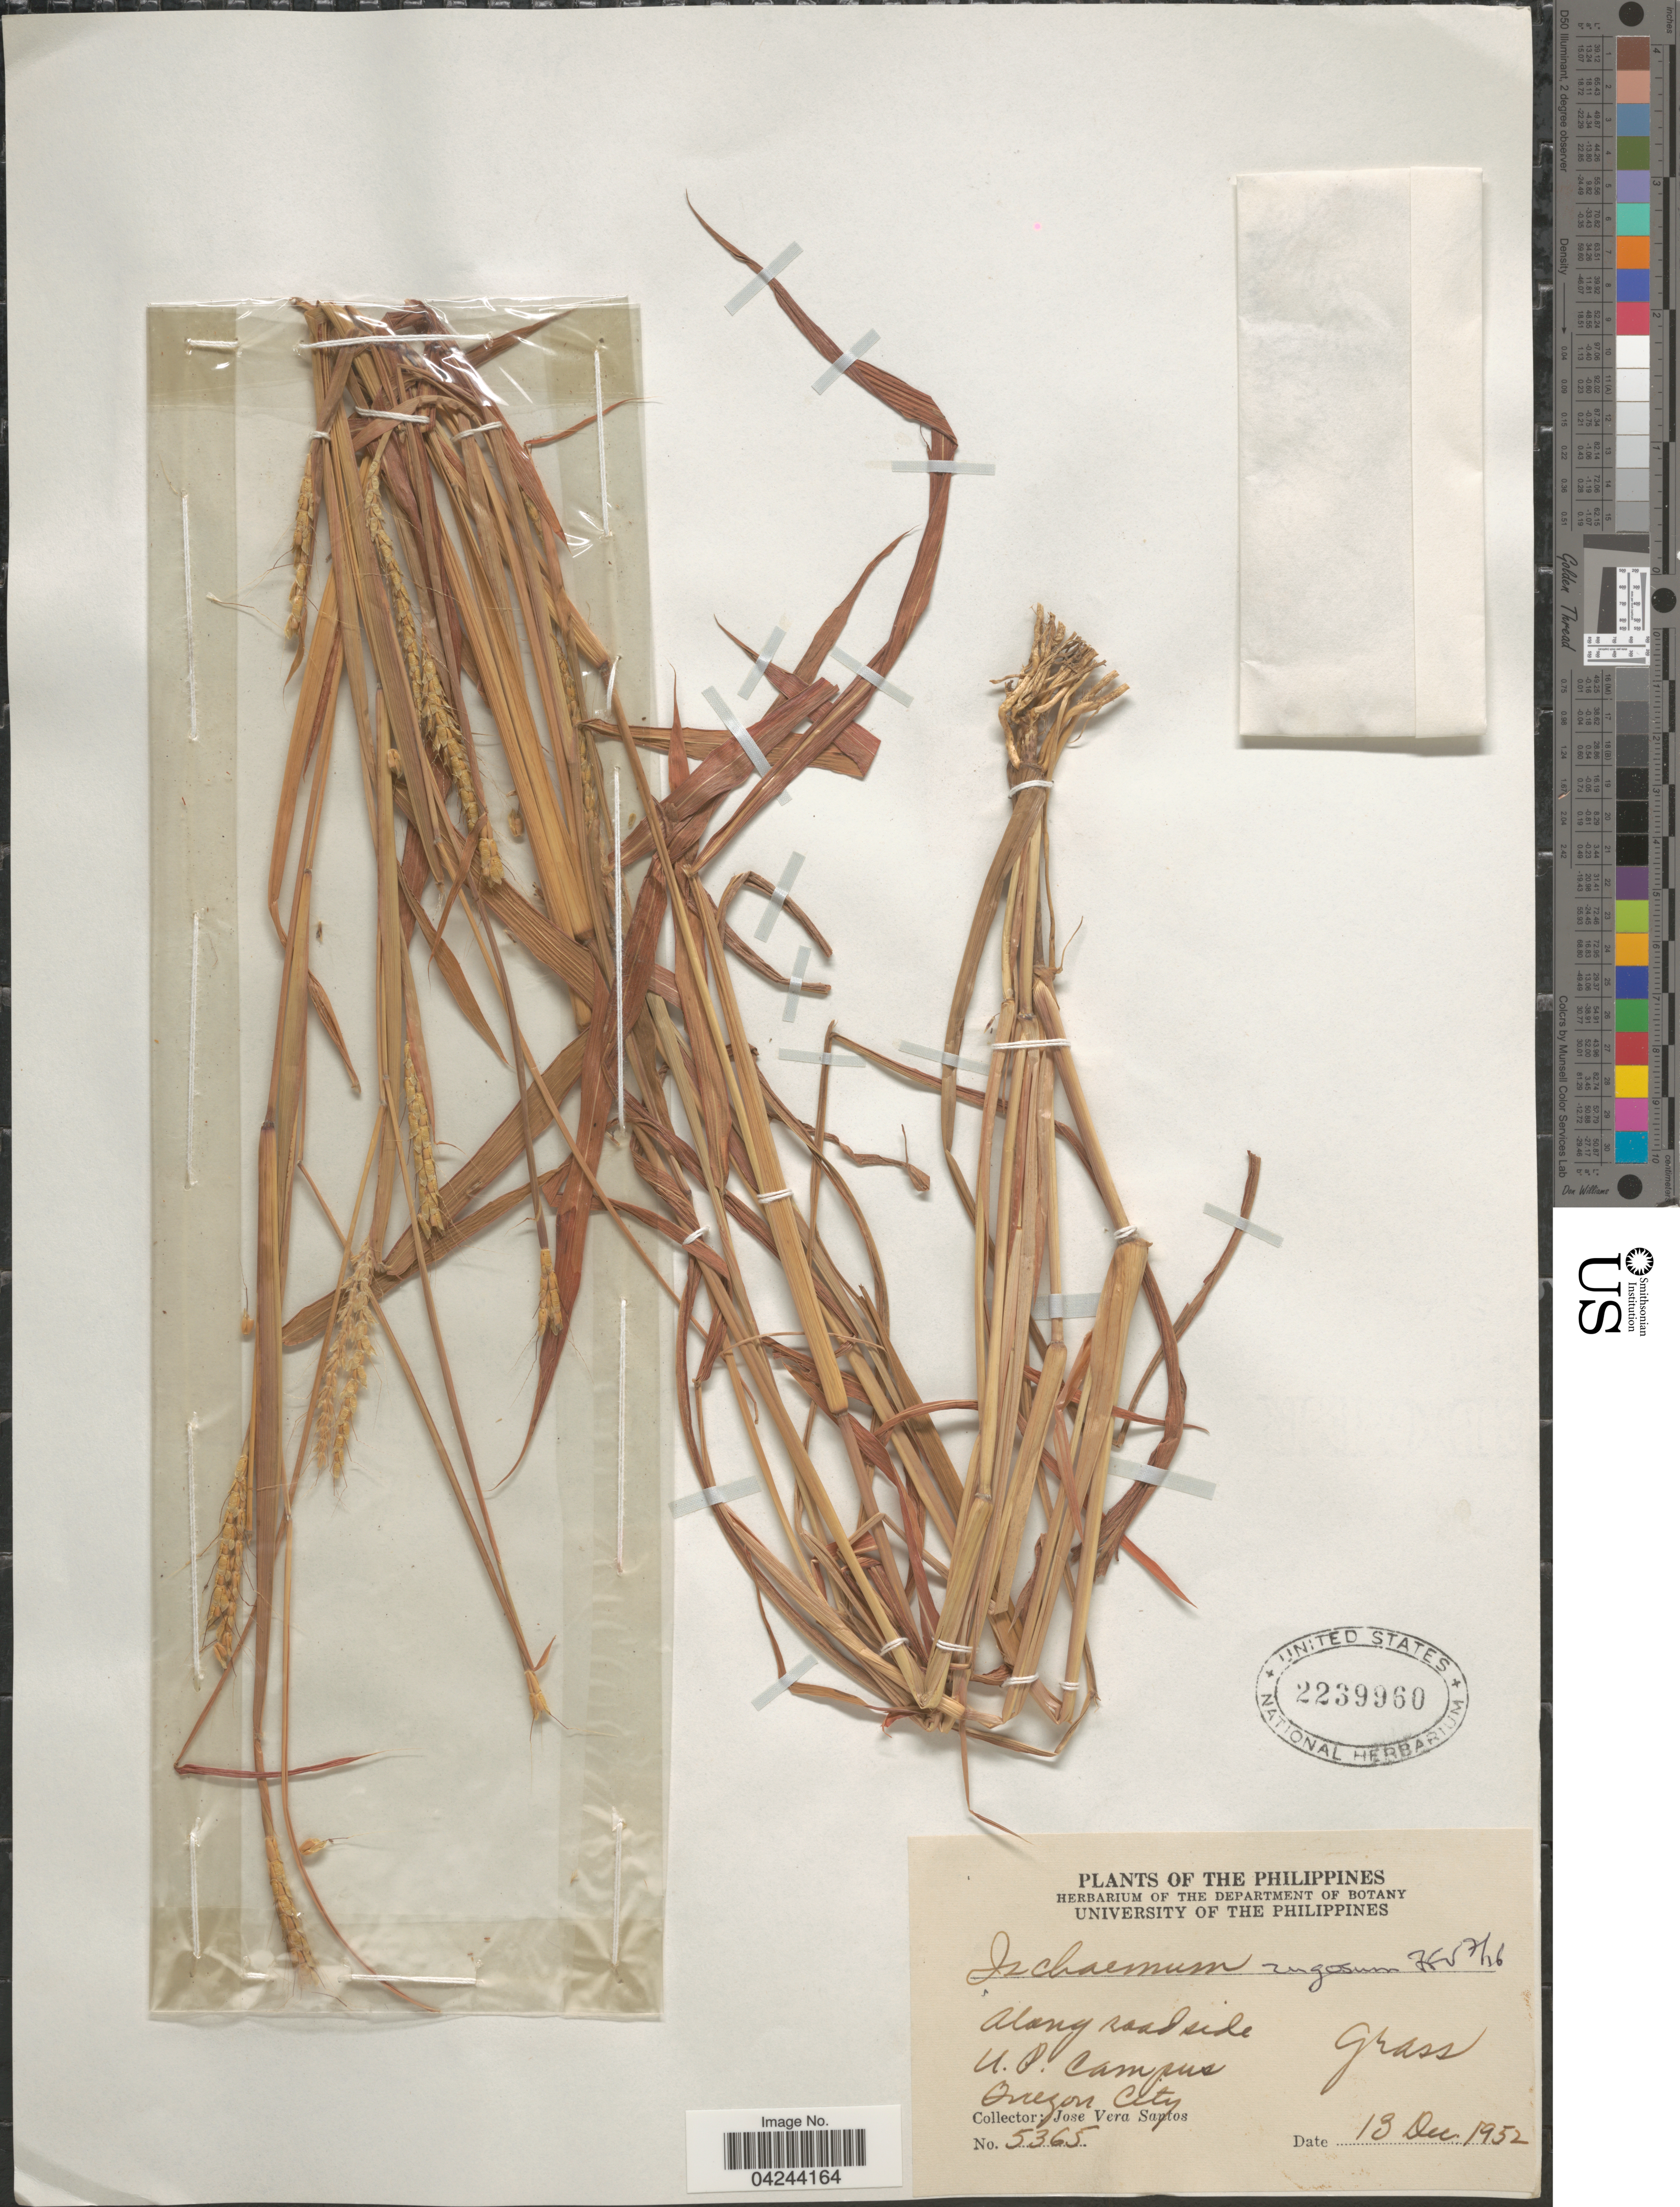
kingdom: Plantae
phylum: Tracheophyta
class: Liliopsida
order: Poales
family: Poaceae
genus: Ischaemum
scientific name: Ischaemum rugosum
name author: Salisb.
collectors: J. Vera Santos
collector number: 5365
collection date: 1952-12-13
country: Philippines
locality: Along roadside U.P. Campus. Quezon City.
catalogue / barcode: US 2239960